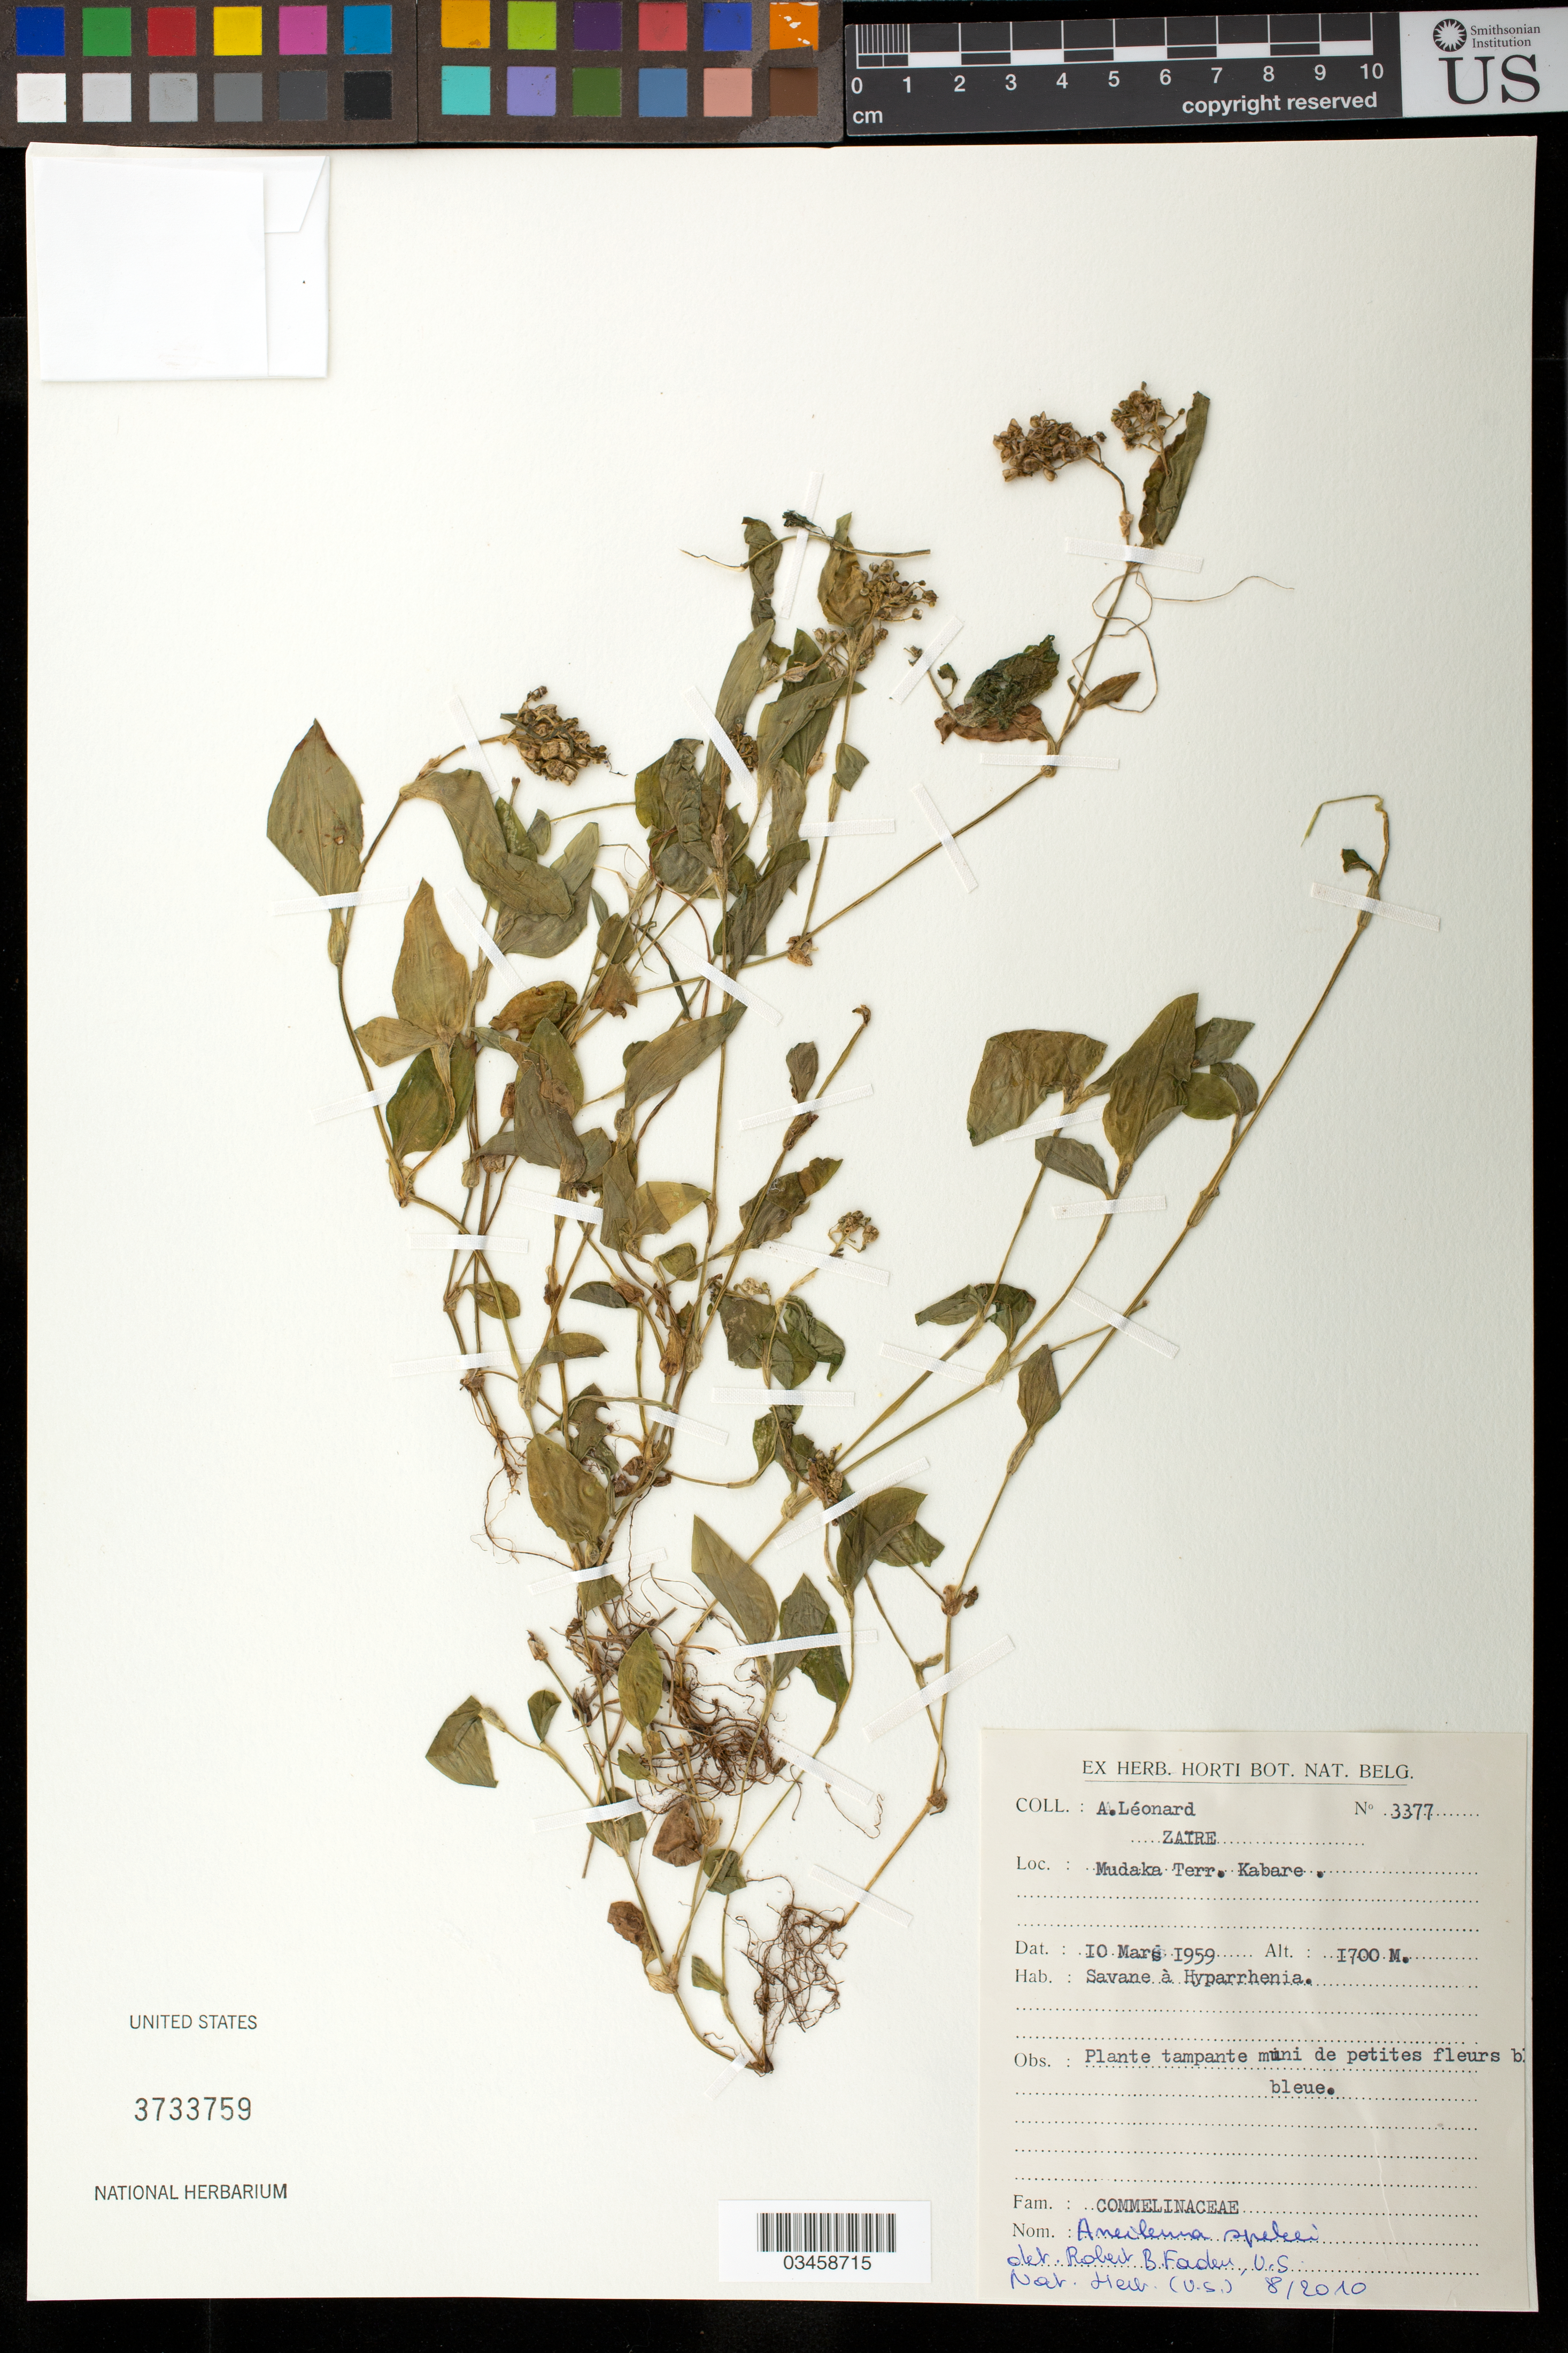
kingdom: Plantae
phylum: Tracheophyta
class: Liliopsida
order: Commelinales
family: Commelinaceae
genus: Aneilema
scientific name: Aneilema spekei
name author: C.B. Clarke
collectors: A. Leonard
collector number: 3377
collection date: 1959-03-10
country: Congo, Democratic Republic of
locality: Mudaka Terr. Kabare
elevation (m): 1700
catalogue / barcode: US 3733759